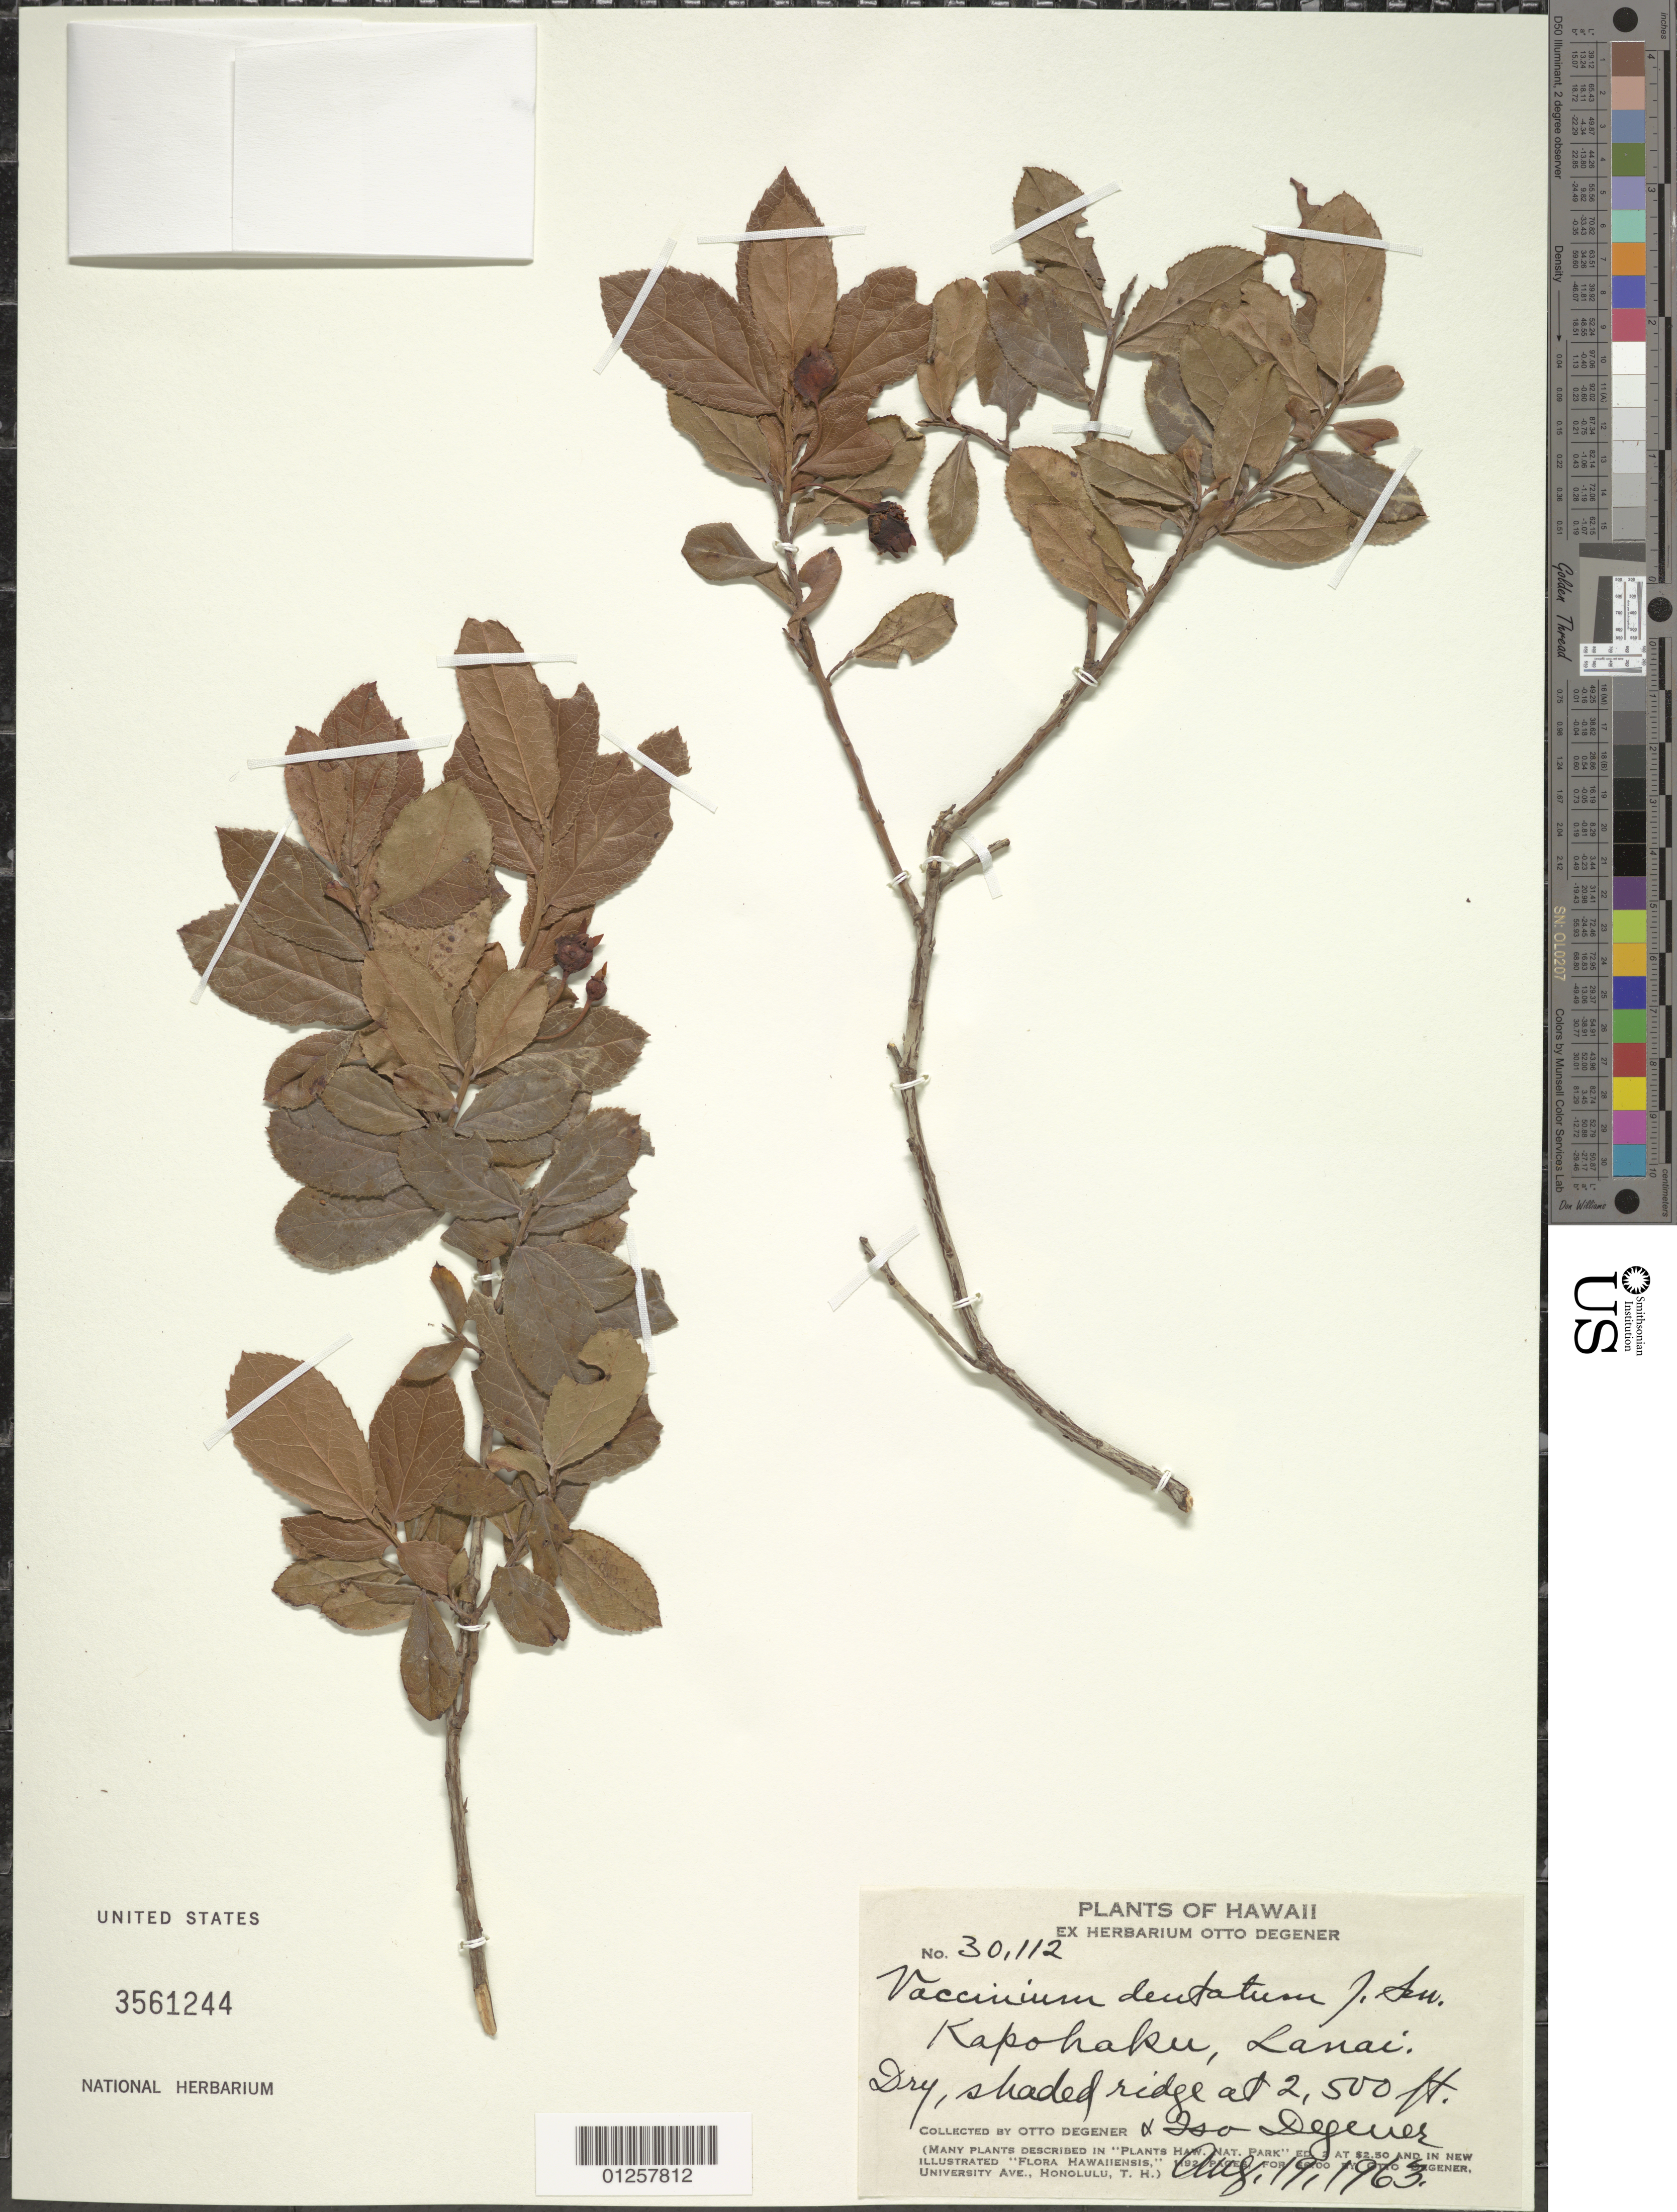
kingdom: Plantae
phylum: Tracheophyta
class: Magnoliopsida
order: Ericales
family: Ericaceae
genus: Vaccinium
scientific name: Vaccinium dentatum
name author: Sm.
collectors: O. Degener & I. Degener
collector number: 30112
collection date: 1963-08-19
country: United States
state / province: Hawaii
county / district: Maui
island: Lana'i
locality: Kapohaku.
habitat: Dry shaded ridge.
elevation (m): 762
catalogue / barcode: US 3561244